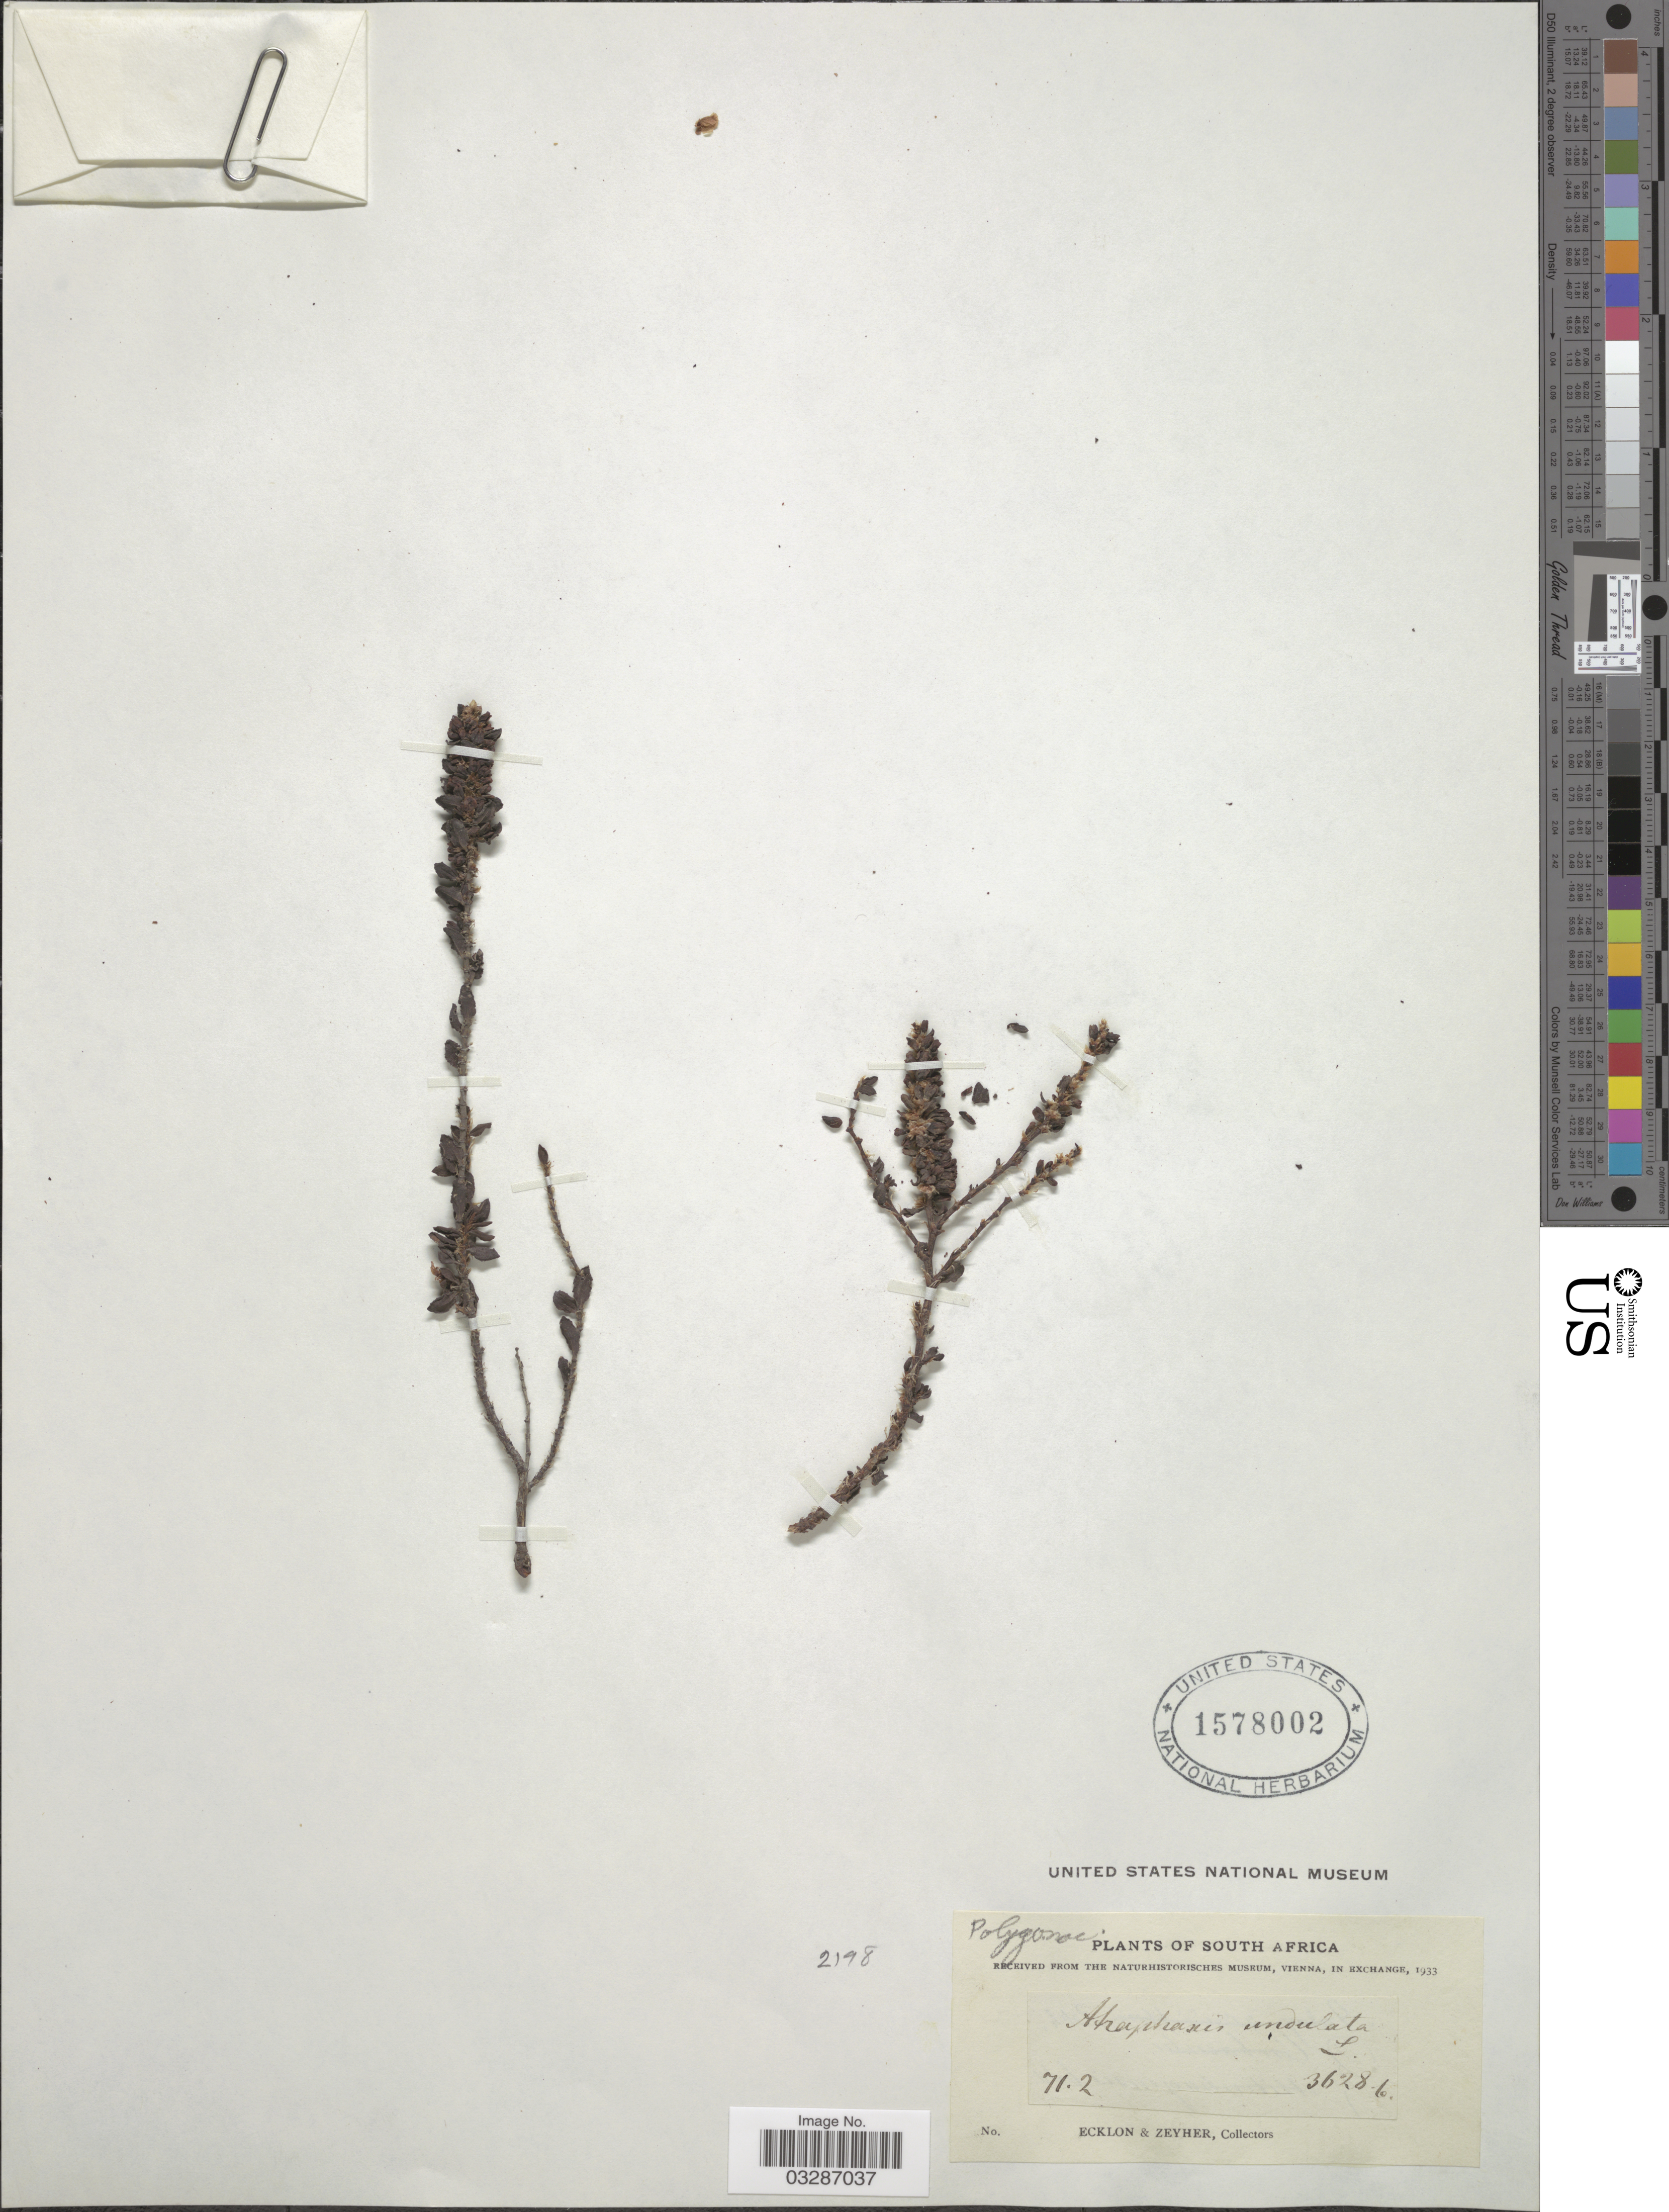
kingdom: Plantae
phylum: Tracheophyta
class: Magnoliopsida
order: Caryophyllales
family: Polygonaceae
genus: Atraphaxis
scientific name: Atraphaxis undulata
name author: L.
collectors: -. Ecklon & -. Zeyher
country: South Africa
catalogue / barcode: US 1578002